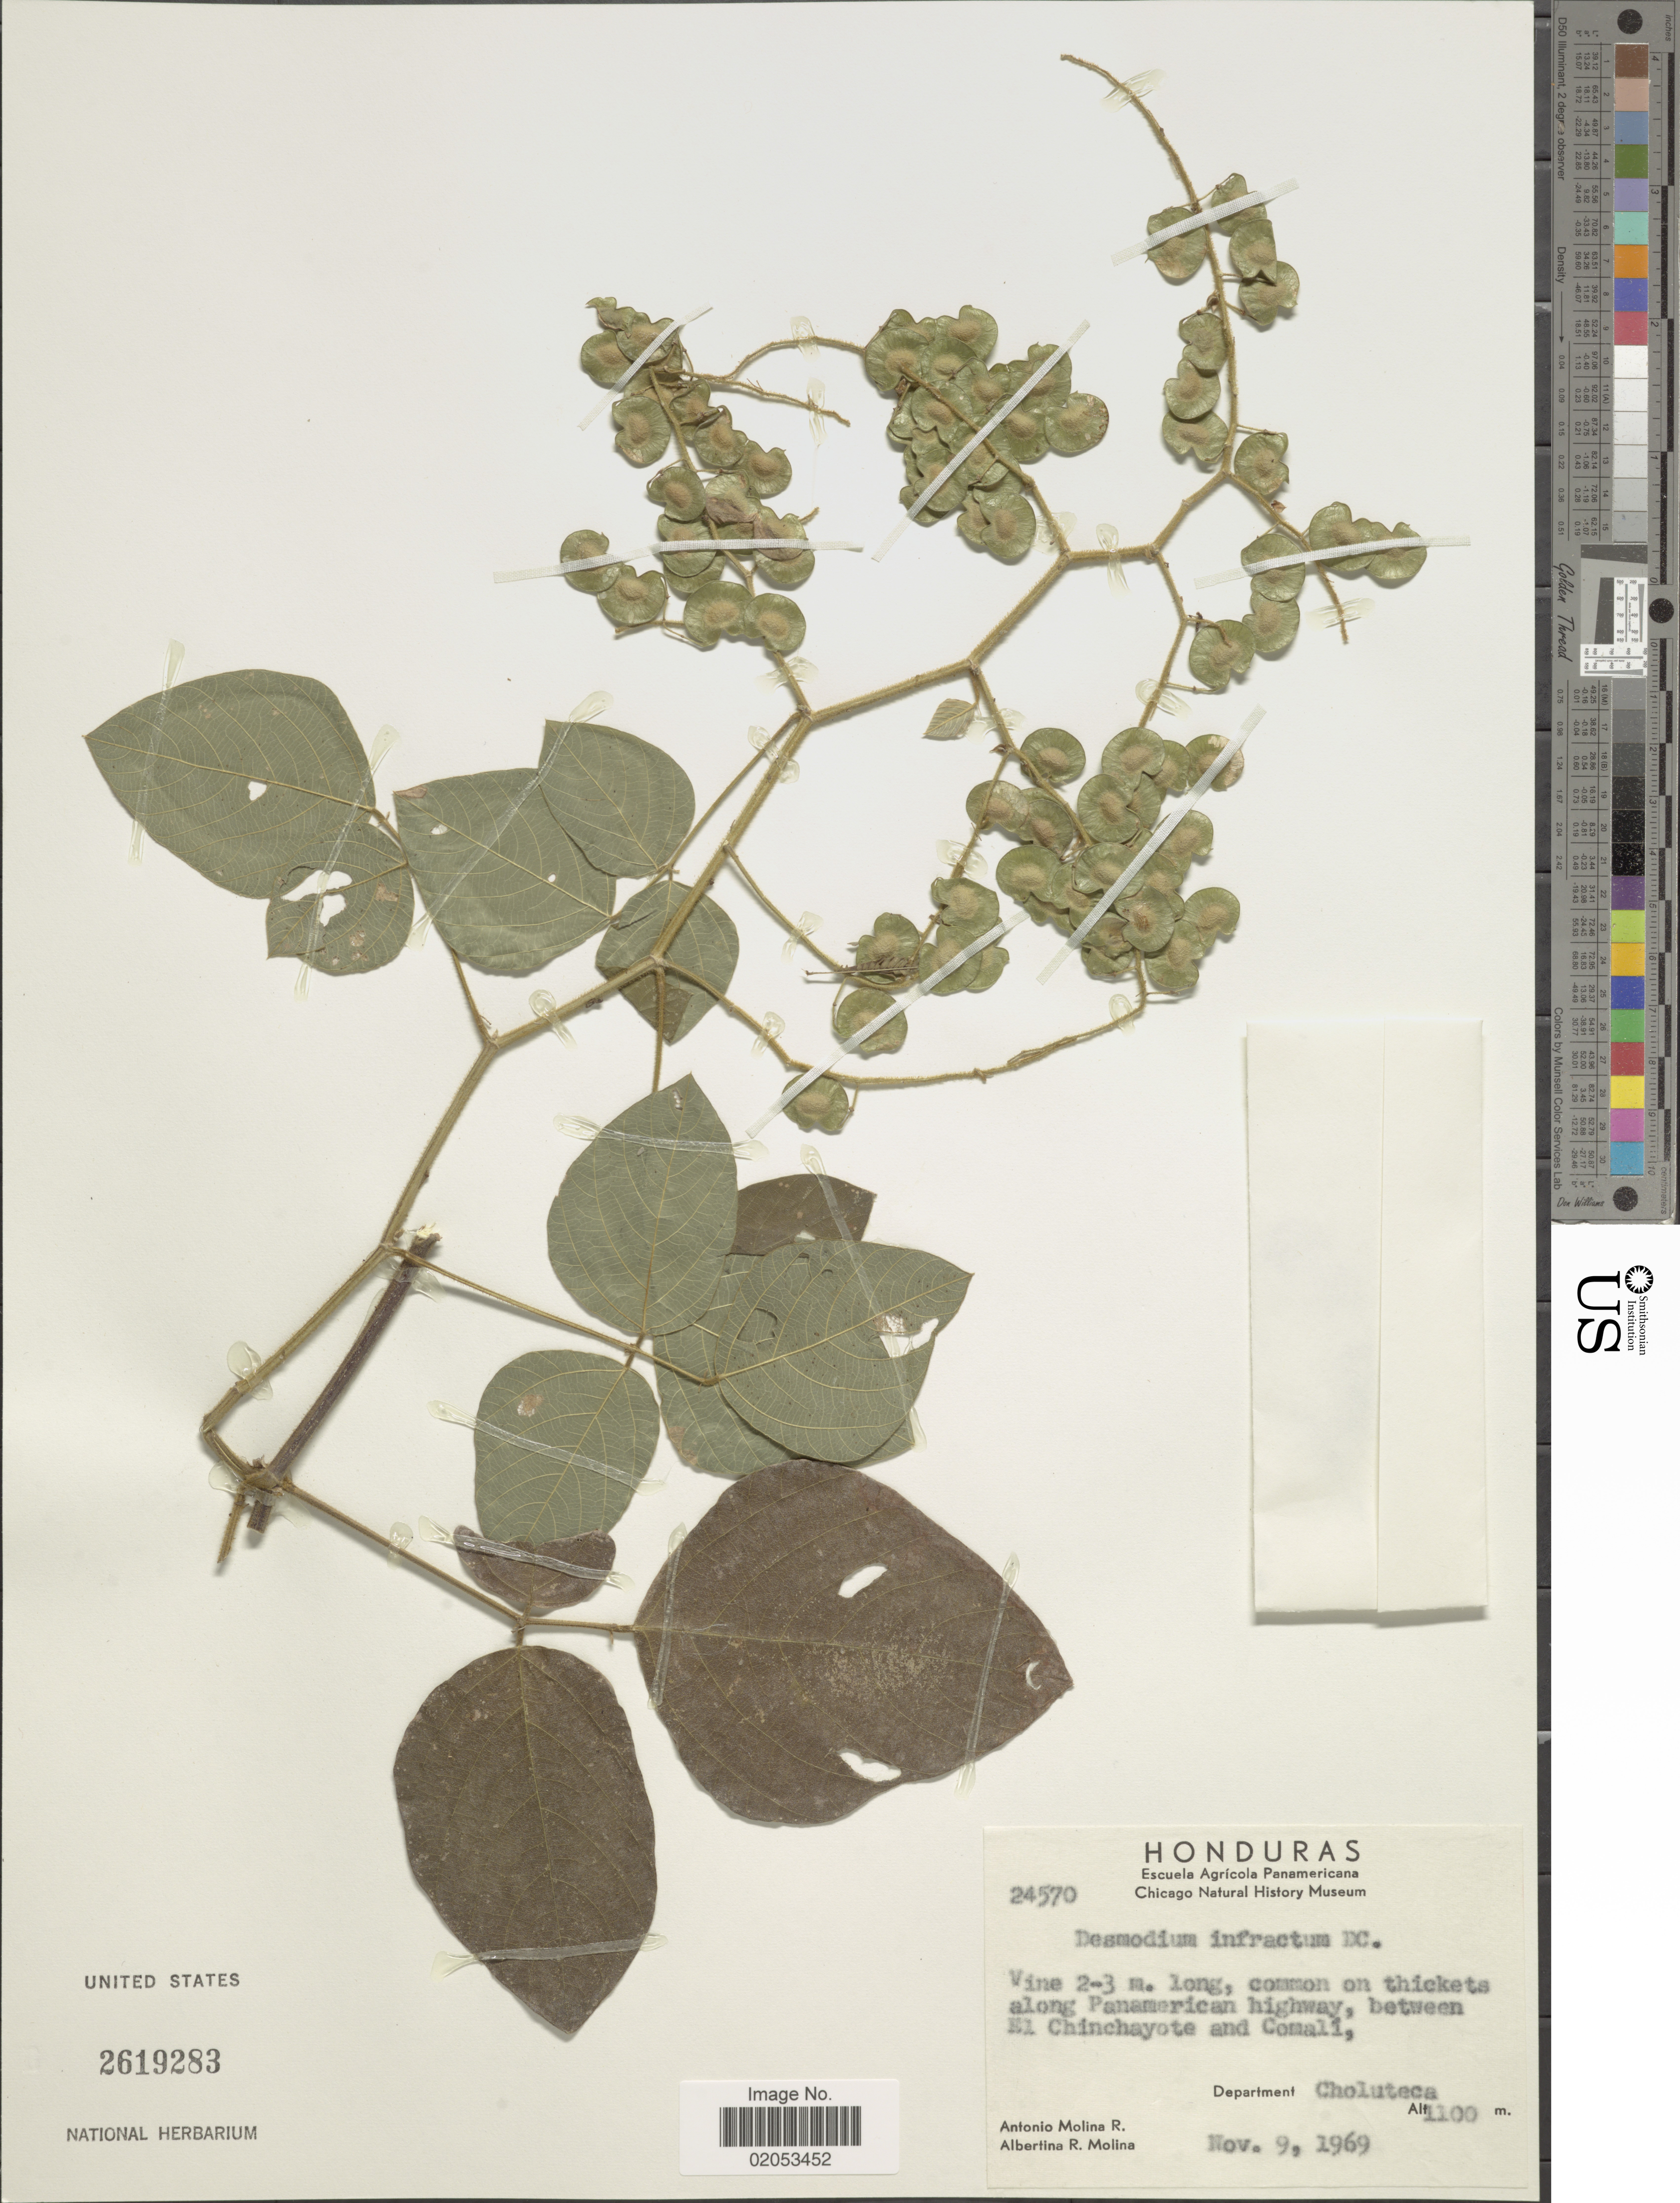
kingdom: Plantae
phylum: Tracheophyta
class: Magnoliopsida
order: Fabales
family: Fabaceae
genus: Desmodium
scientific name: Desmodium infractum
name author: DC.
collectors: A. Molina R. & A. R. Molina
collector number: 24570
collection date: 1969-11-09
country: Honduras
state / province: Choluteca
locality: Common on thickets along Panamerican highway, between El Chinchayote and Comali, Department Choluteca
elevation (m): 1100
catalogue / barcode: US 2619283